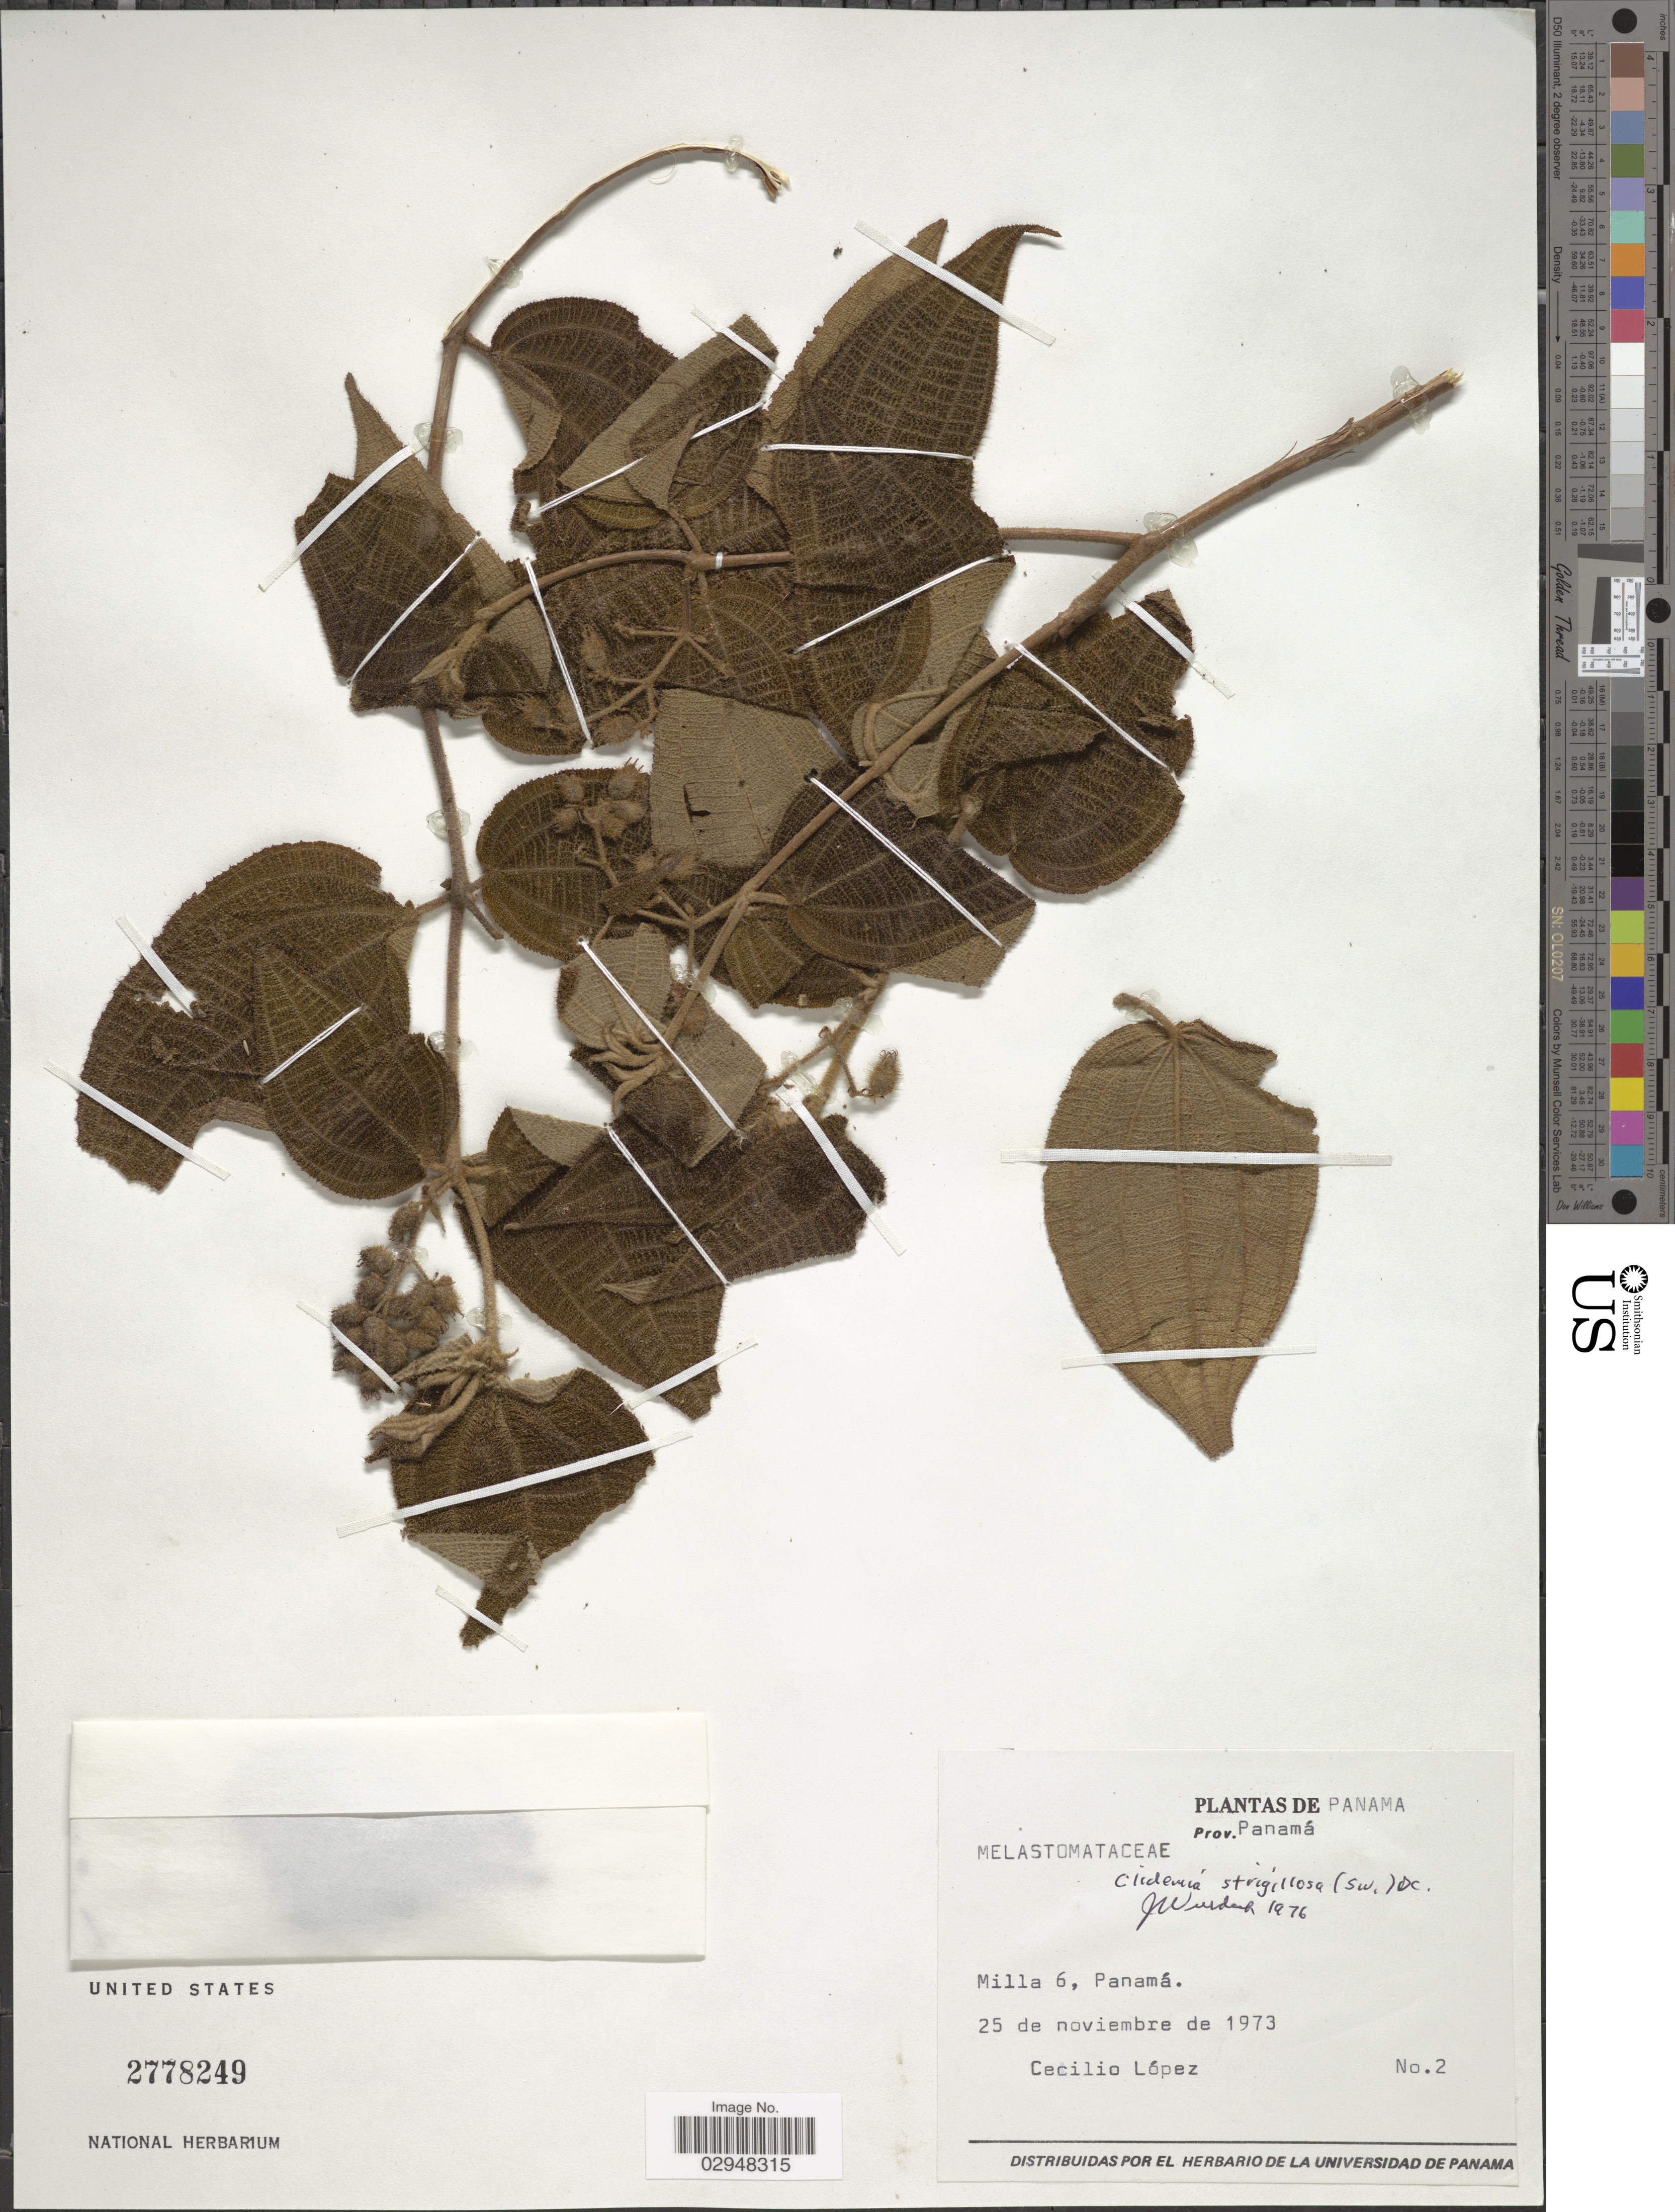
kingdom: Plantae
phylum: Tracheophyta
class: Magnoliopsida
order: Myrtales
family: Melastomataceae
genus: Clidemia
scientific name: Clidemia strigillosa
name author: (Sw.) DC.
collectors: C. Lopez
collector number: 2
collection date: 1973-11-25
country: Panama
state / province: Panamá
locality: Milla 6.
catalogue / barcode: US 2778249